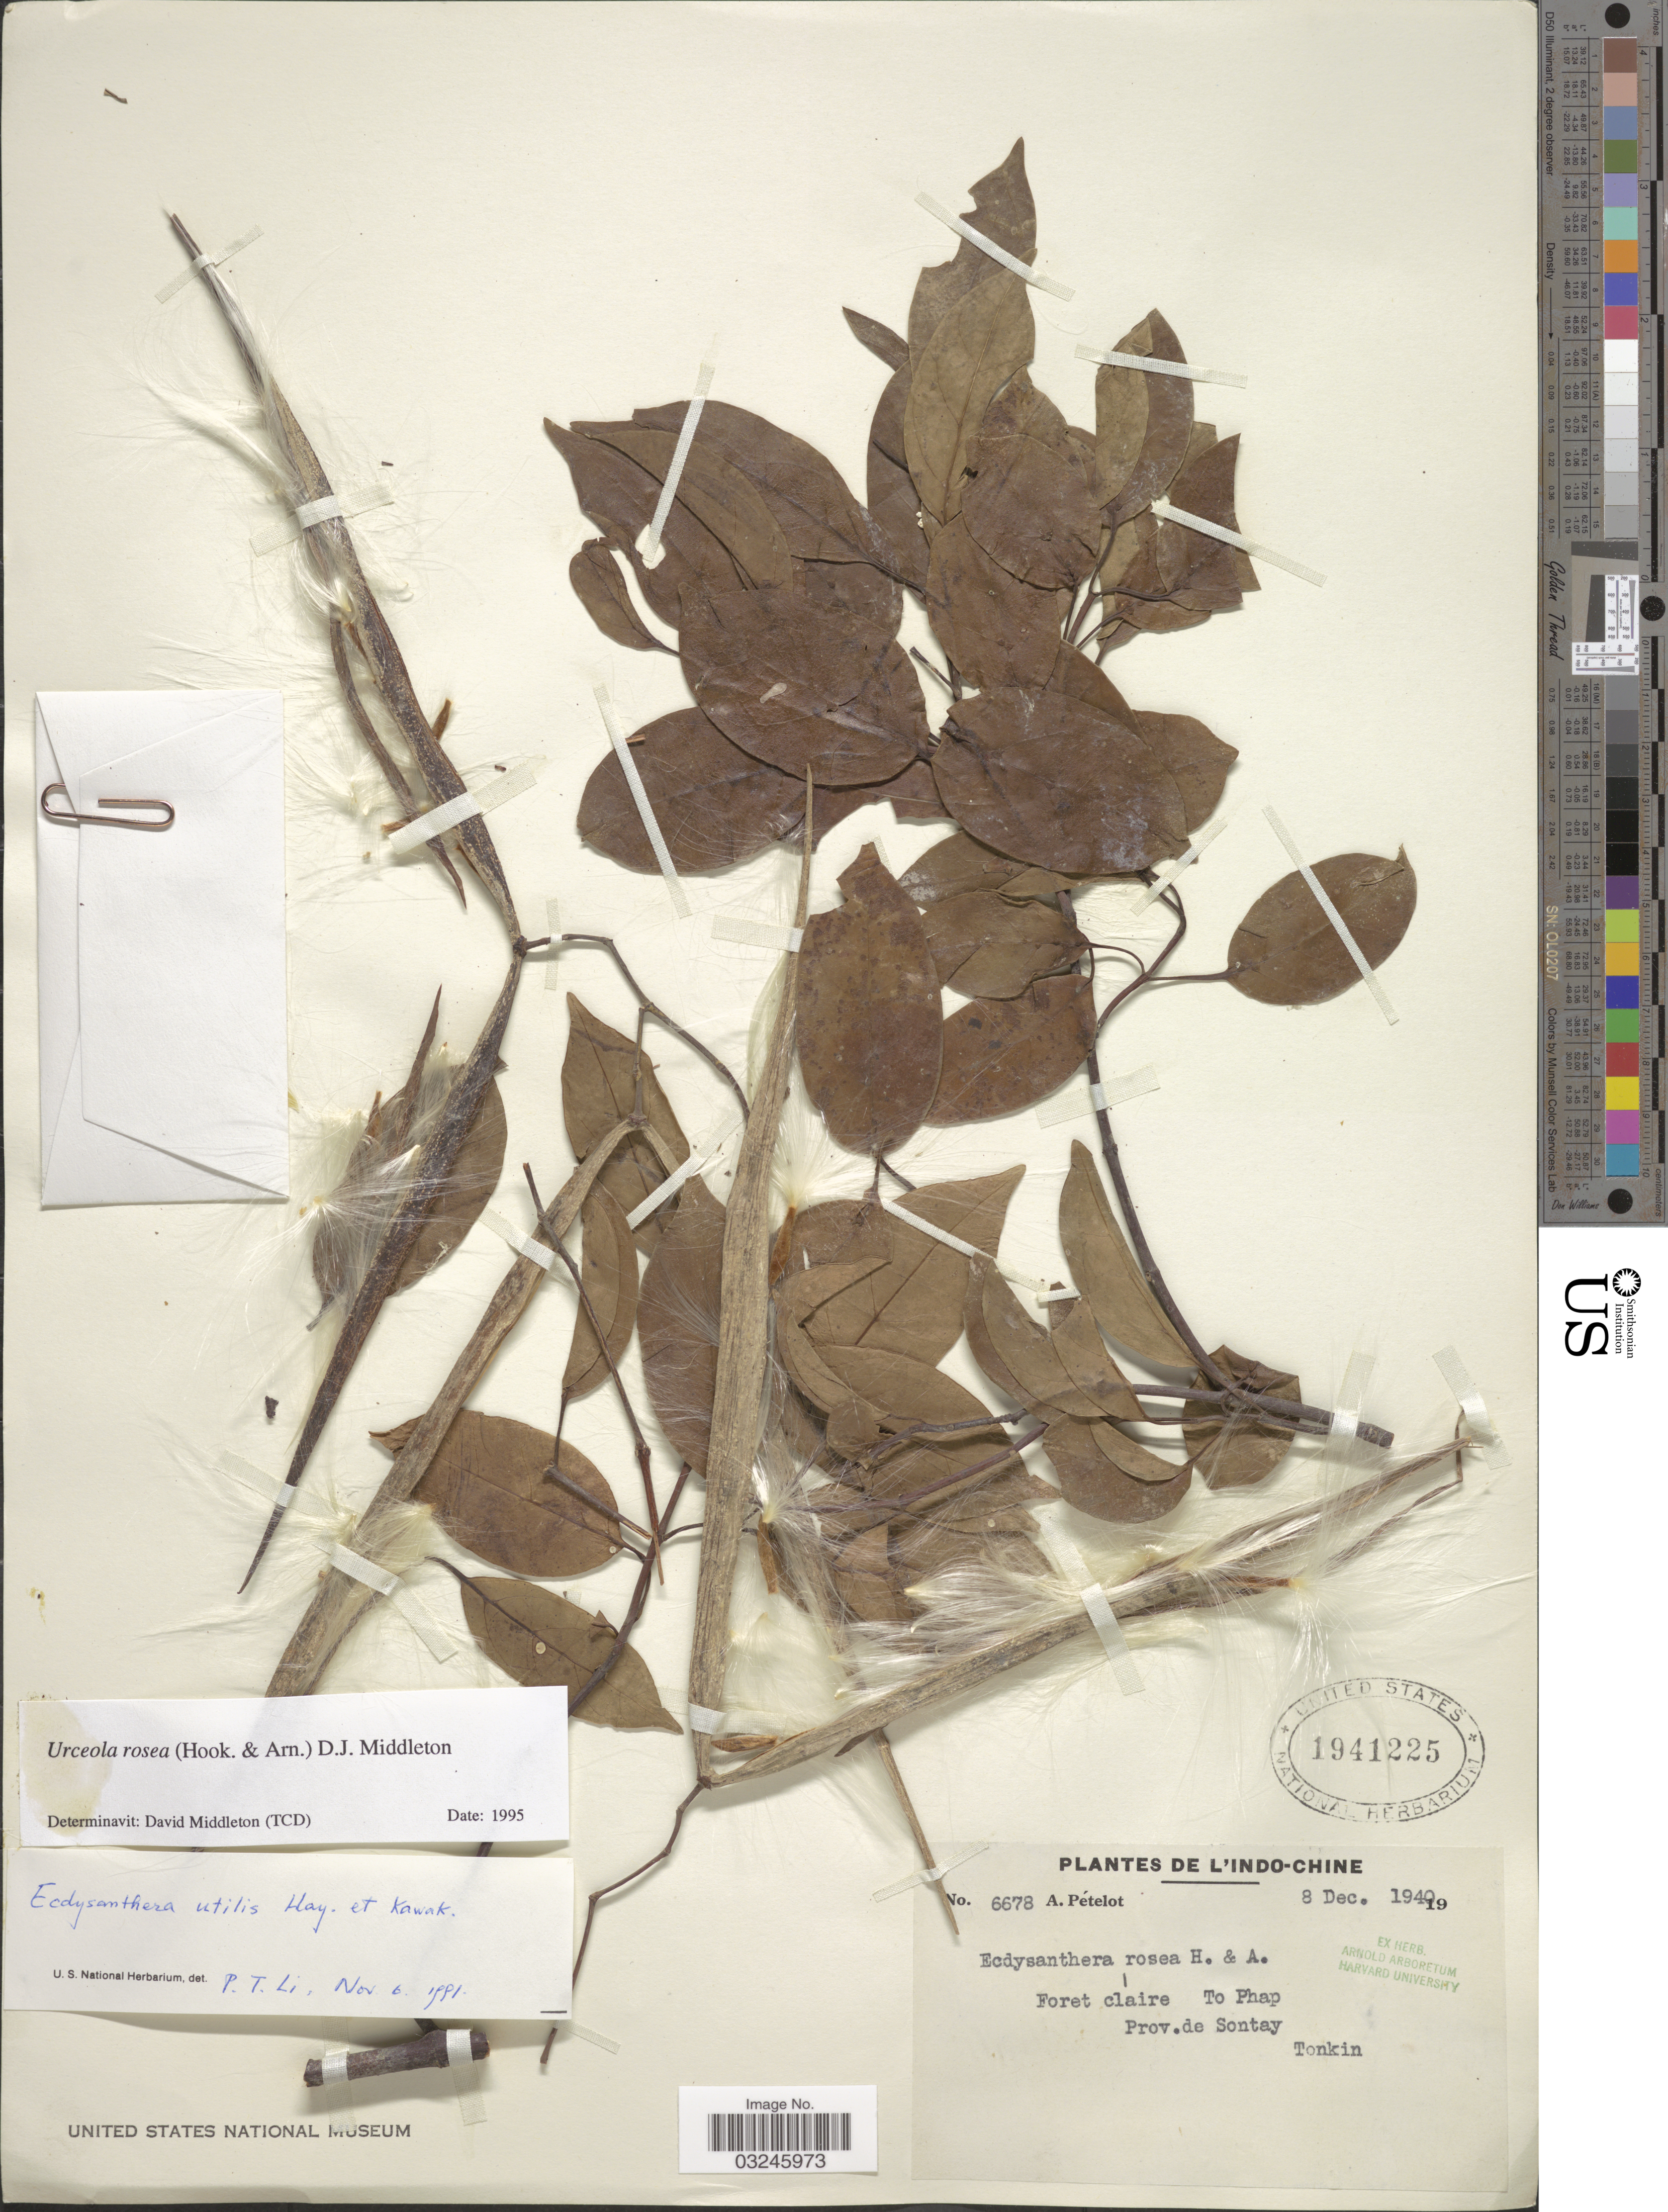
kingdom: Plantae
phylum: Tracheophyta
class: Magnoliopsida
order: Gentianales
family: Apocynaceae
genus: Urceola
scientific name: Urceola rosea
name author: Hook. & Arn.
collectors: A. Petelot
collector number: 6678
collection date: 1940-12-08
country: Vietnam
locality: L'Indo-Chine, Foret claire To Phap, Prov. de Sontay, Tonkin.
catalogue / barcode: US 1941225